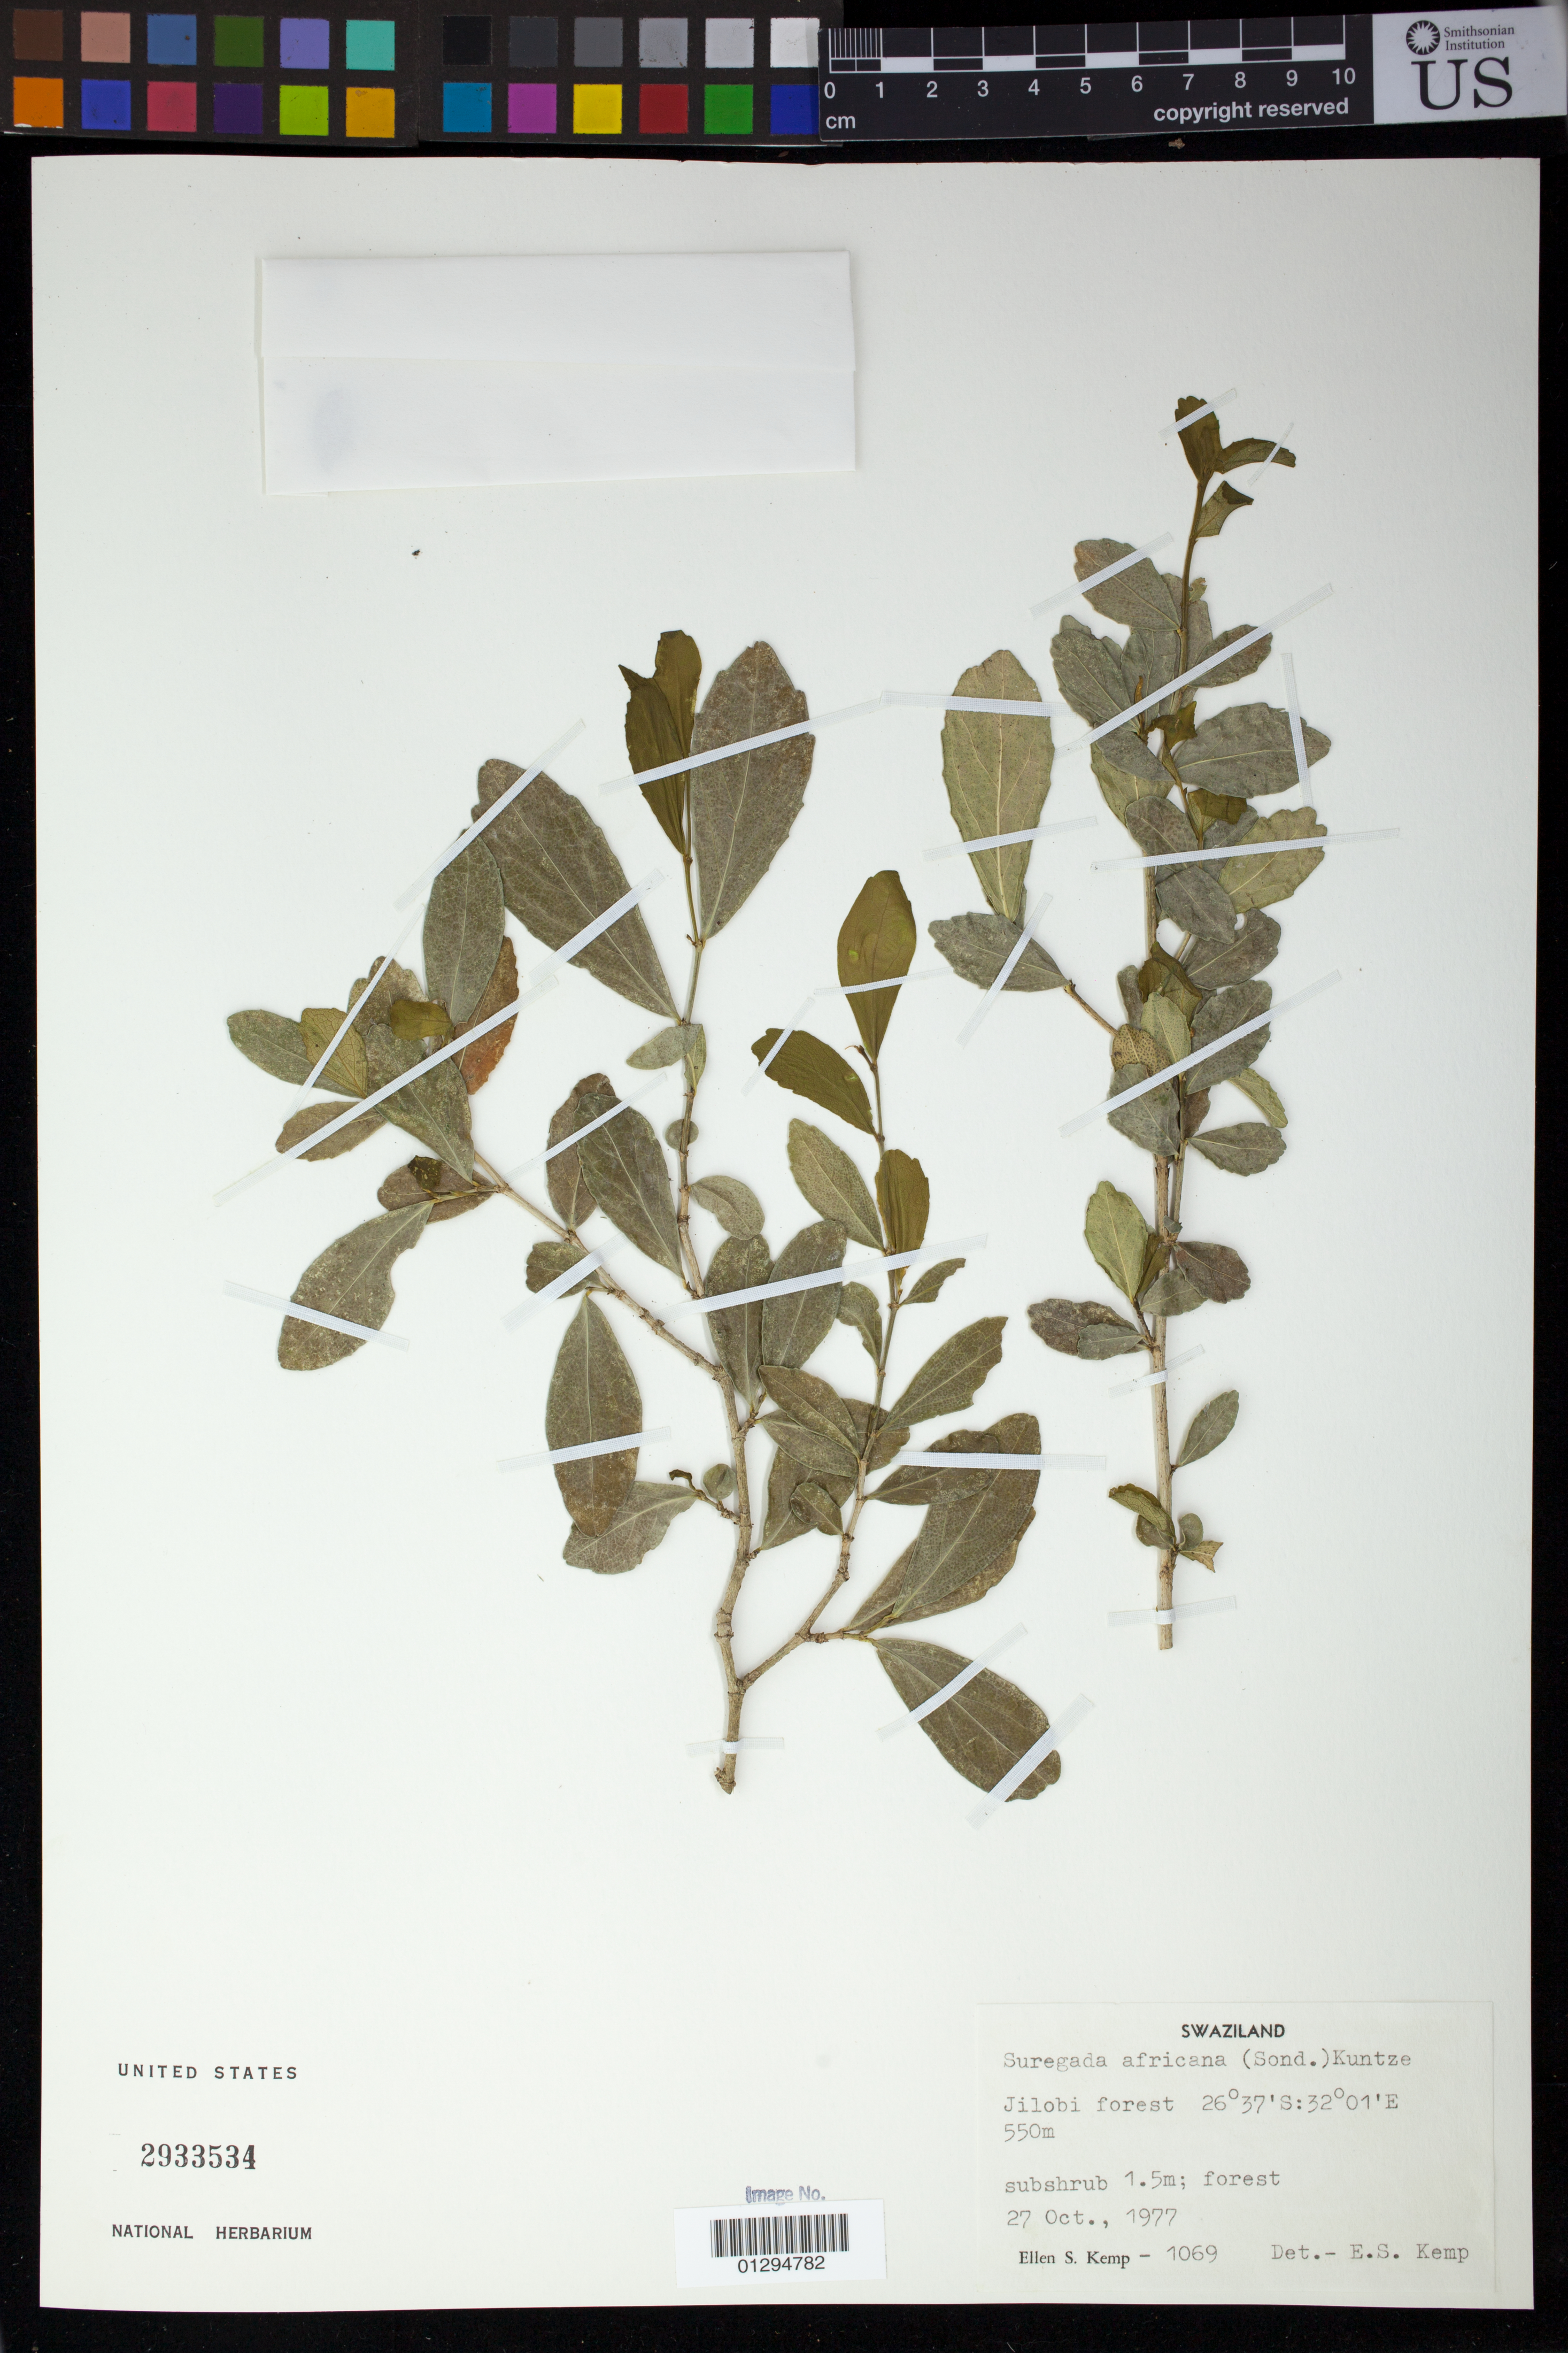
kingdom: Plantae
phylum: Tracheophyta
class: Magnoliopsida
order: Malpighiales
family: Euphorbiaceae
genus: Suregada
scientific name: Suregada africana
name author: (Sond.) Müll. Arg.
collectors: E. S. Kemp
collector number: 1069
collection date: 1977-10-27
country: Eswatini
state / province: Lubombo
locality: Jilobi forest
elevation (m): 550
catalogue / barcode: US 2933534